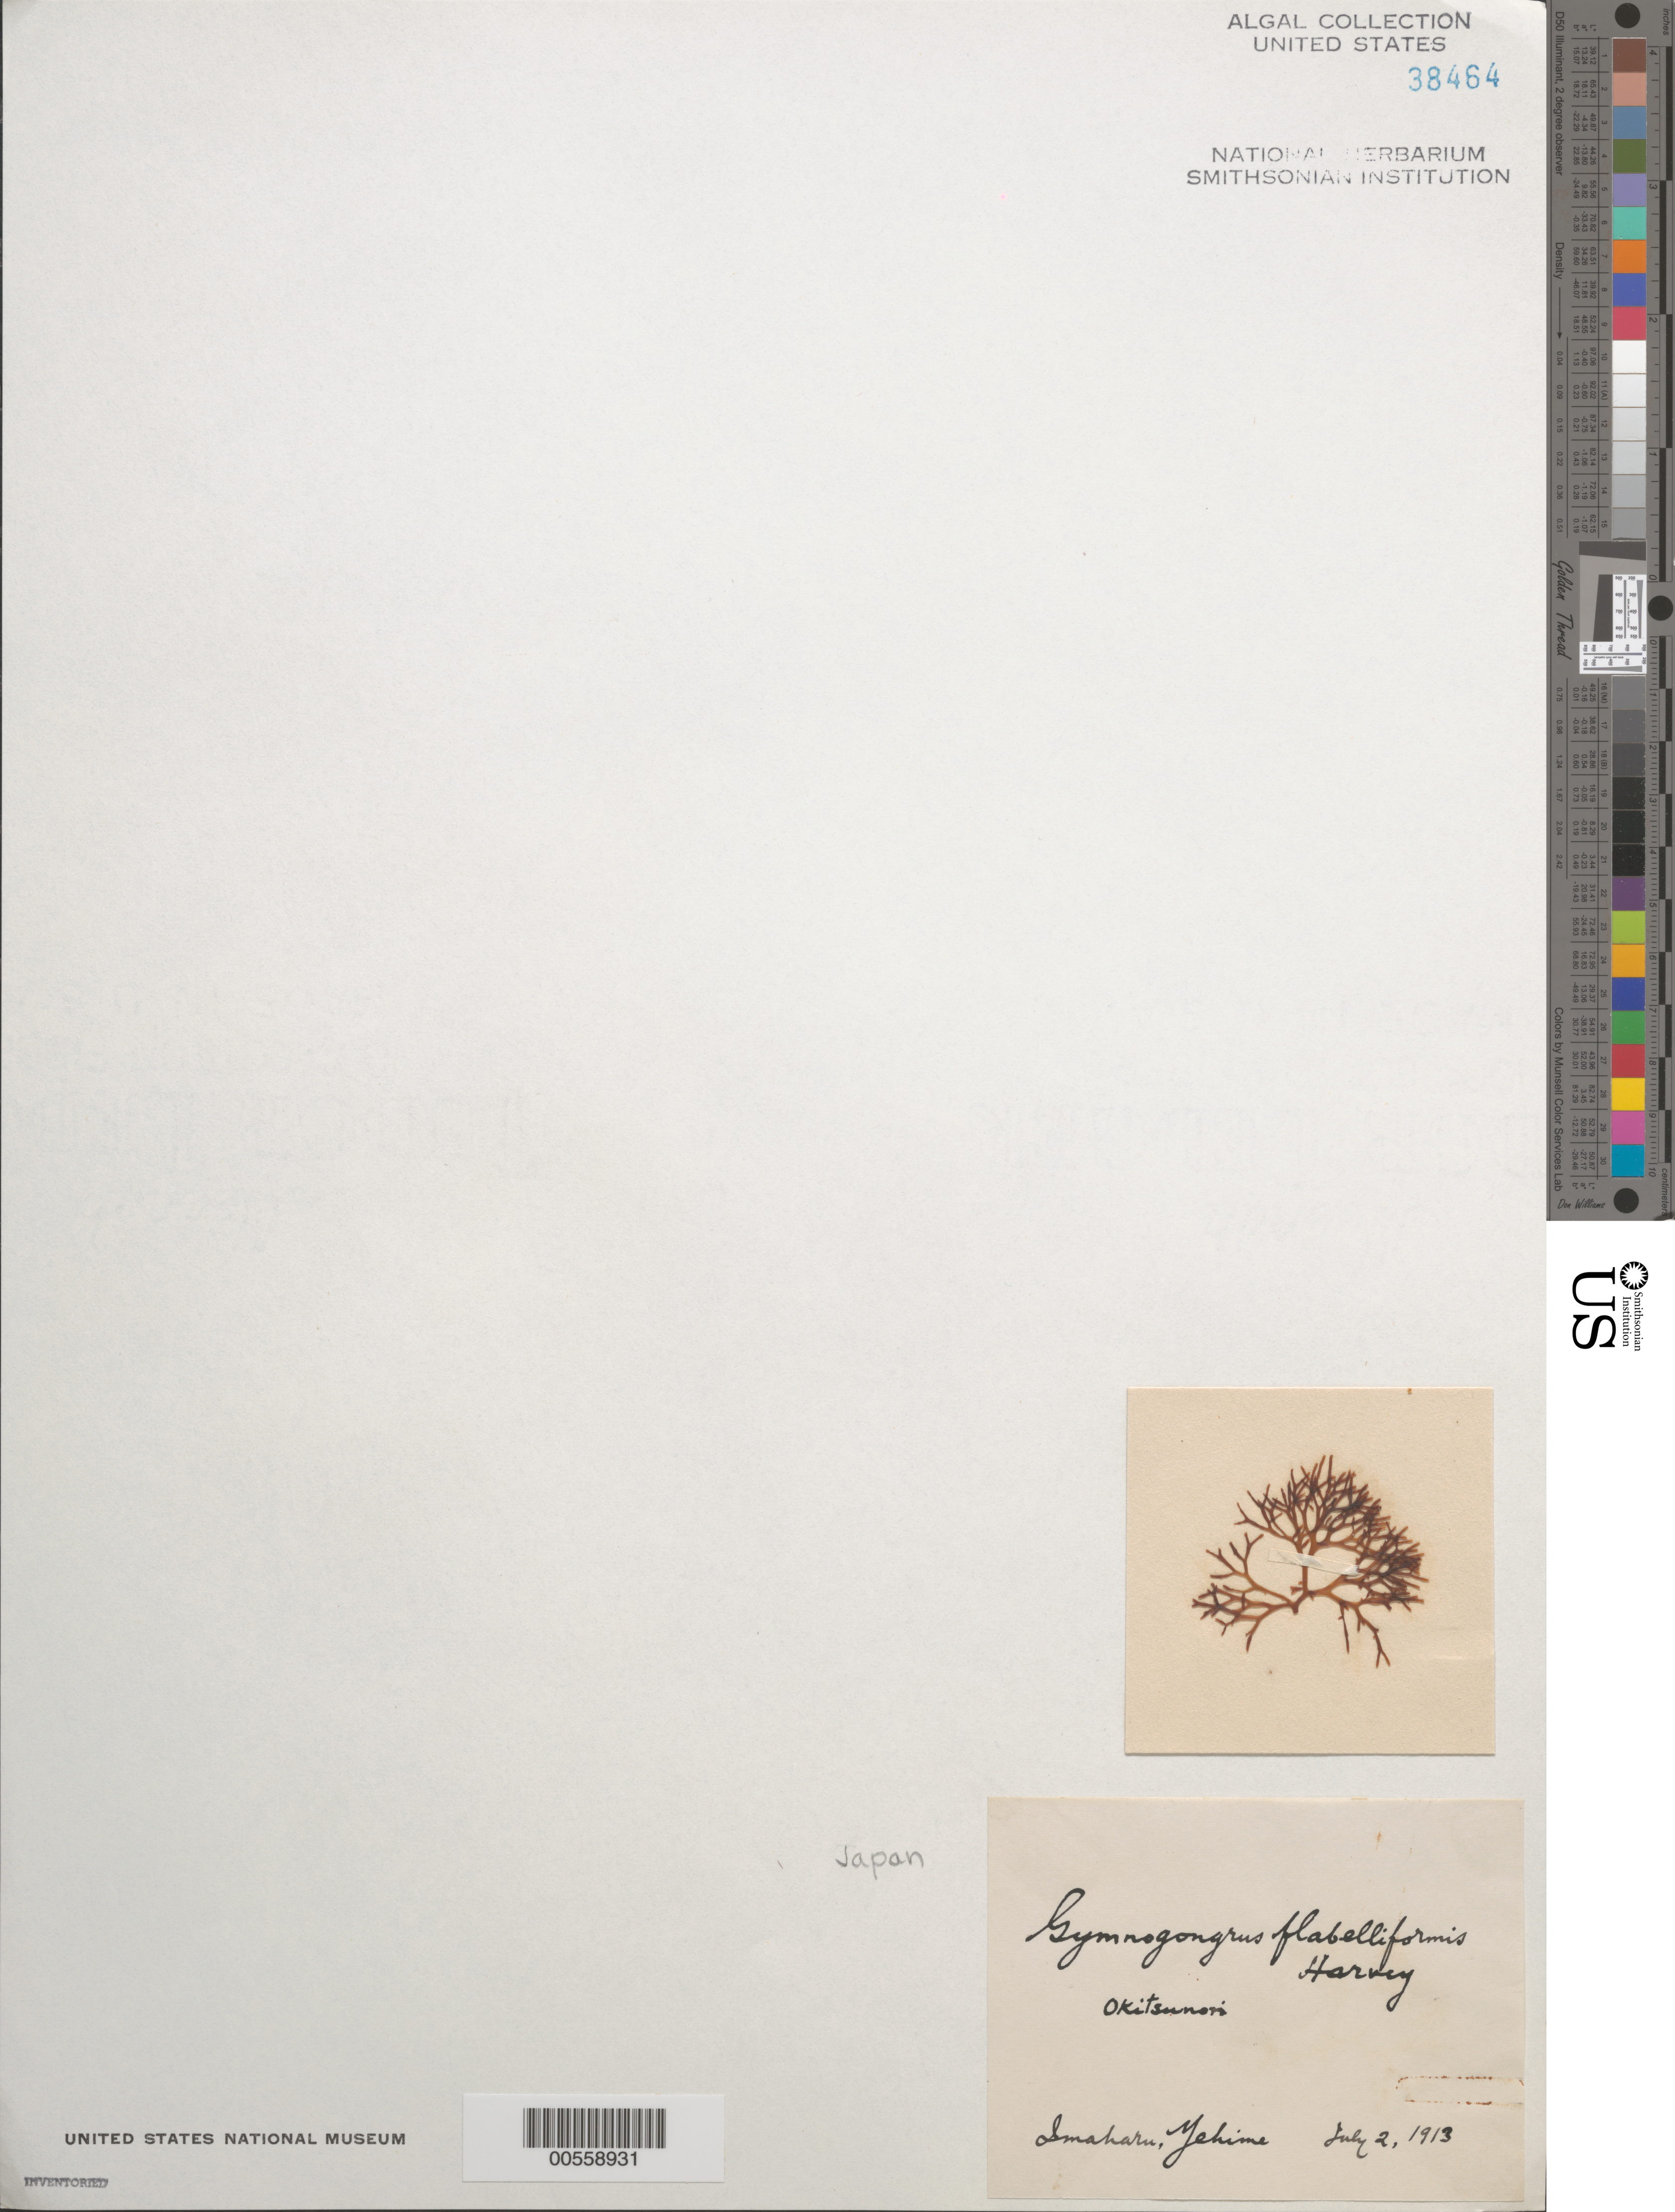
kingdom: Plantae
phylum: Rhodophyta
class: Florideophyceae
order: Gigartinales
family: Phyllophoraceae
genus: Ahnfeltiopsis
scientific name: Ahnfeltiopsis flabelliformis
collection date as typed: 02 Jul 1913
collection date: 1913-07-02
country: Japan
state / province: Ehime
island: Shikoku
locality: Imaharu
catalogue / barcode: US 38464